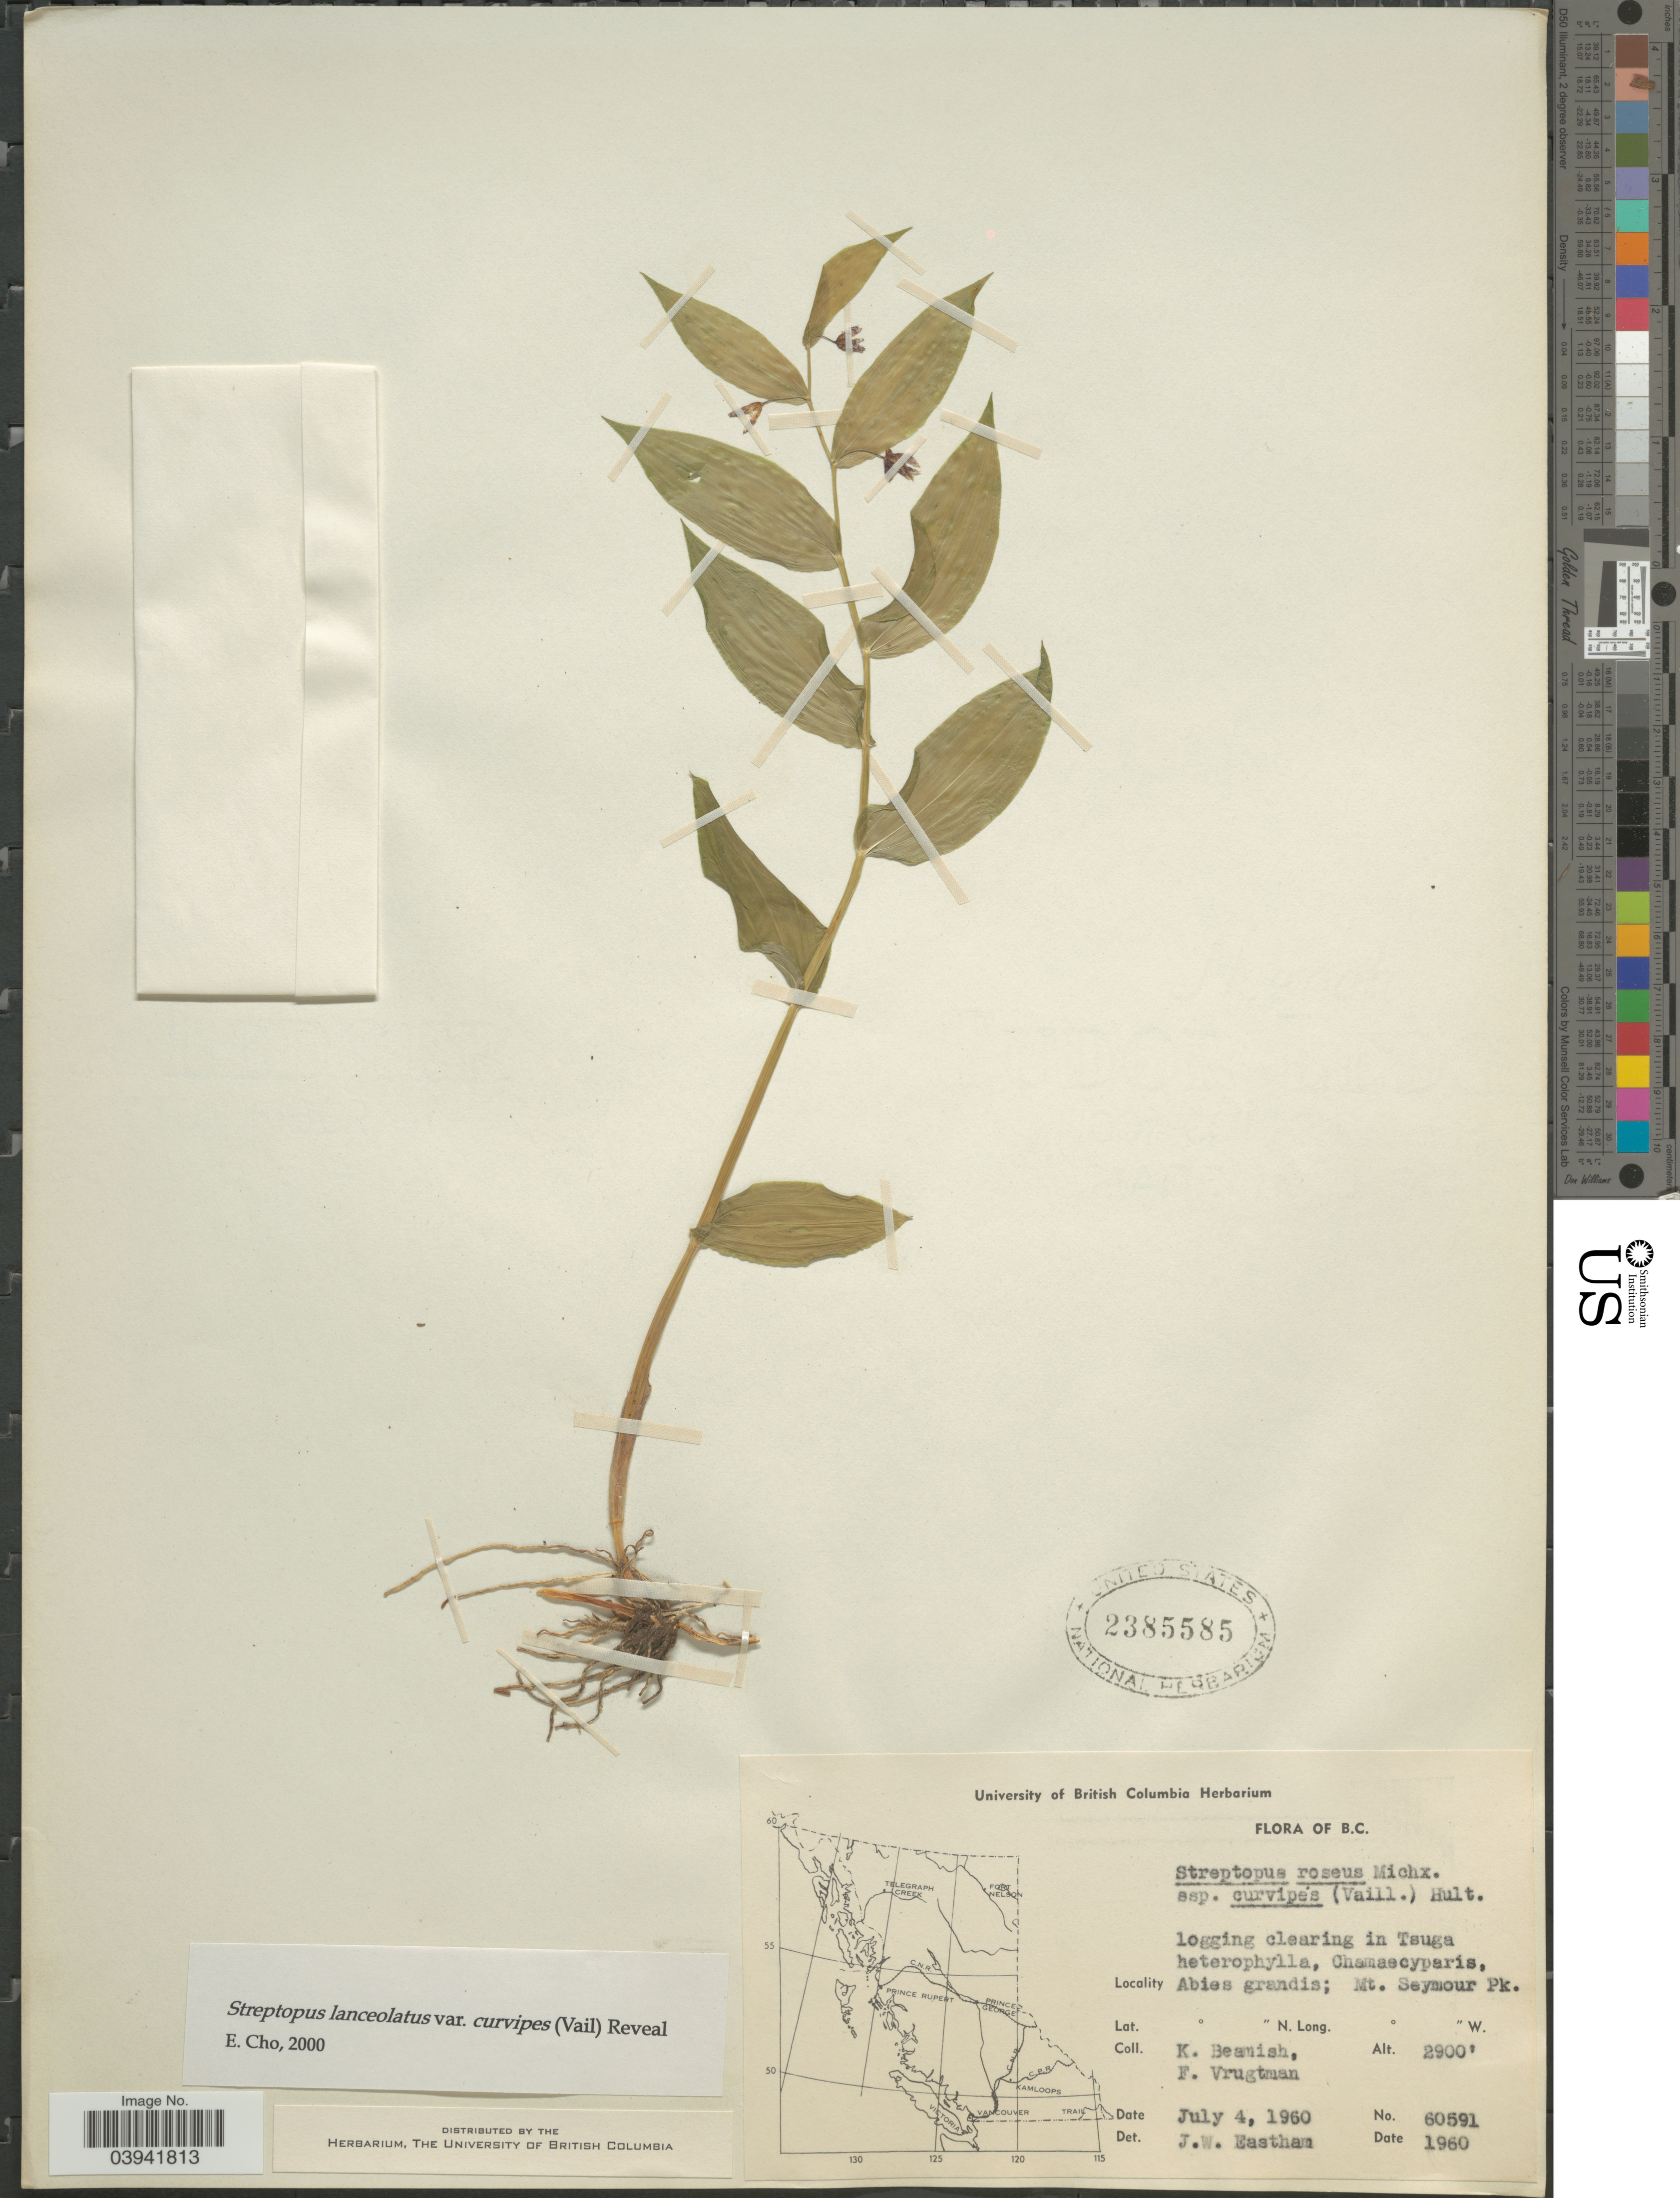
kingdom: Plantae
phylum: Tracheophyta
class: Liliopsida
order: Liliales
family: Liliaceae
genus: Streptopus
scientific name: Streptopus lanceolatus var. curvipes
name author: (Vail) Reveal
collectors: K. Beamish & F. Vrugtman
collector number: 60591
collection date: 1960-07-04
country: Canada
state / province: British Columbia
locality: Mt. Seymour Pk.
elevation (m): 884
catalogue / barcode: US 2385585